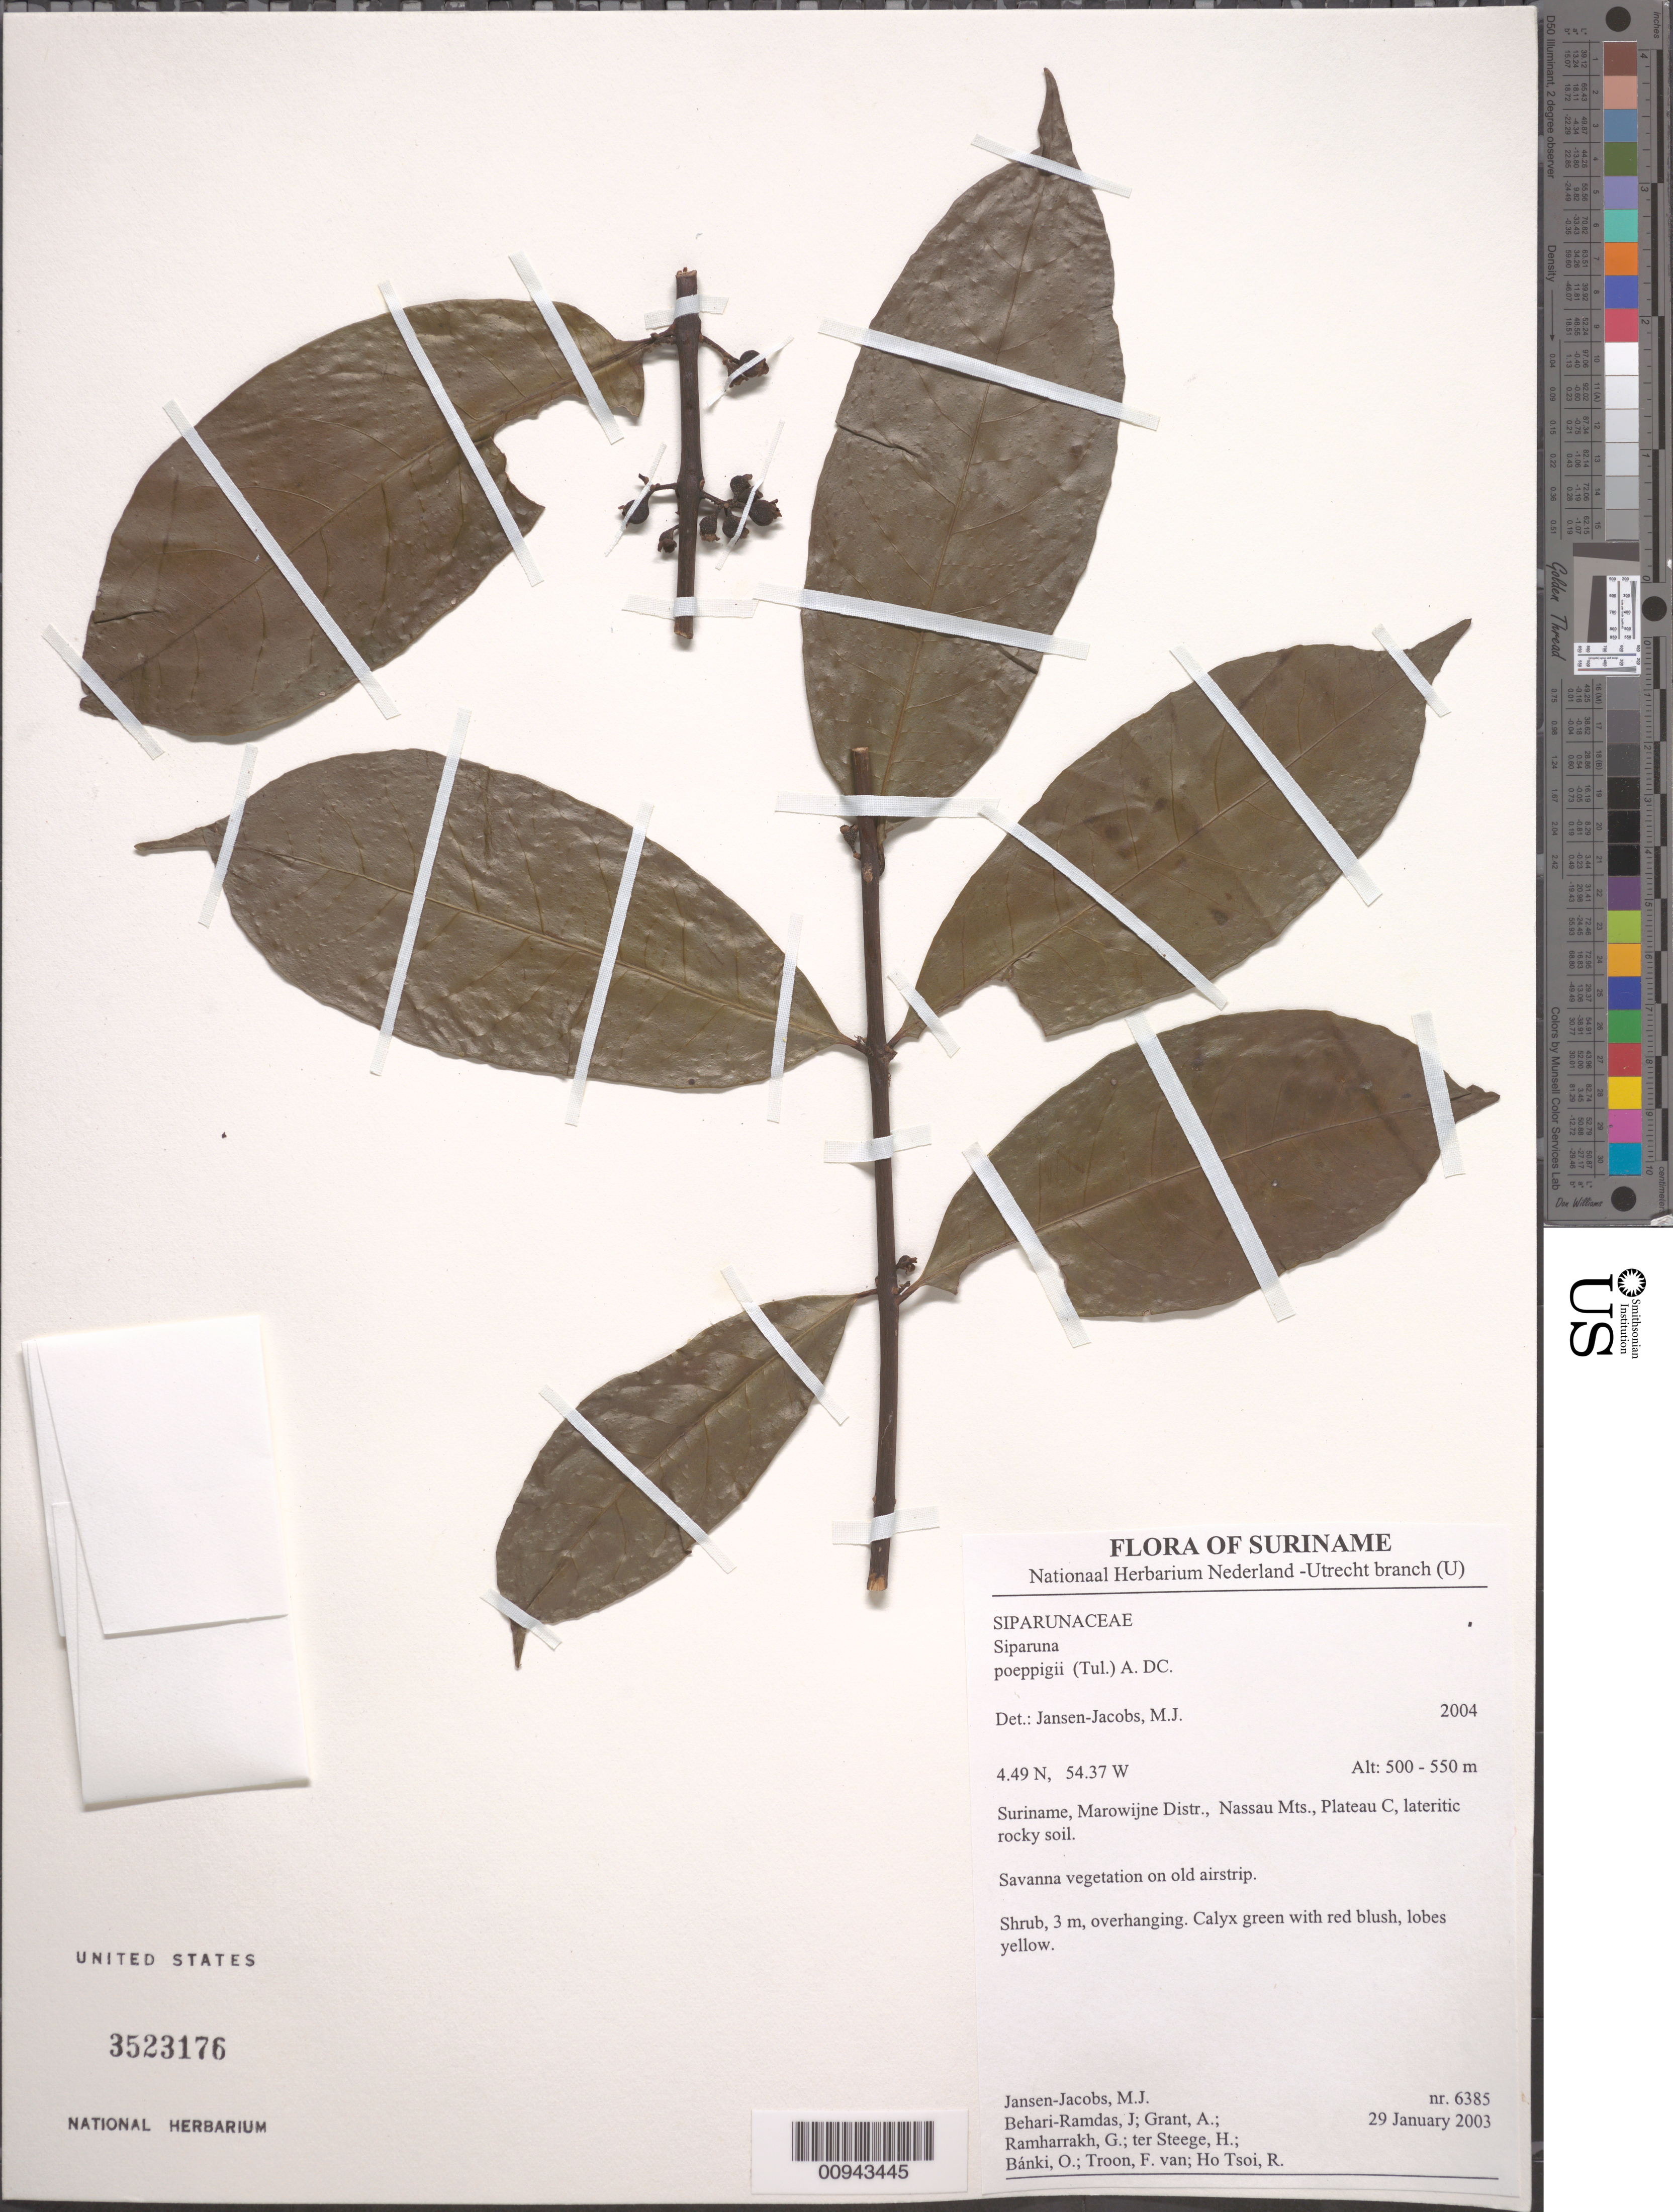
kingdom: Plantae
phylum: Tracheophyta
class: Magnoliopsida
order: Laurales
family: Siparunaceae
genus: Siparuna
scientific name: Siparuna poeppigii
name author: (Tul.) A. DC.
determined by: Jansen-Jacobs, M. J., (U), Nationaal Herbarium Nederland, Utrecht University branch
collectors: M. J. Jansen-Jacobs, J. Behari-Ramdas, A. Grant, G. Ramharrakh, H. ter Steege, O. Bánki, F. Van Troon & R. Ho Tsoi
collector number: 6385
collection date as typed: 29-Jan-03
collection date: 2003-01-29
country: Suriname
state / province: Marowijne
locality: Nassau Mts., Plateau C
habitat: Lateritic rocky soil. Savanna vegetation on old airstrip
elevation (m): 500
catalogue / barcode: US 3523176